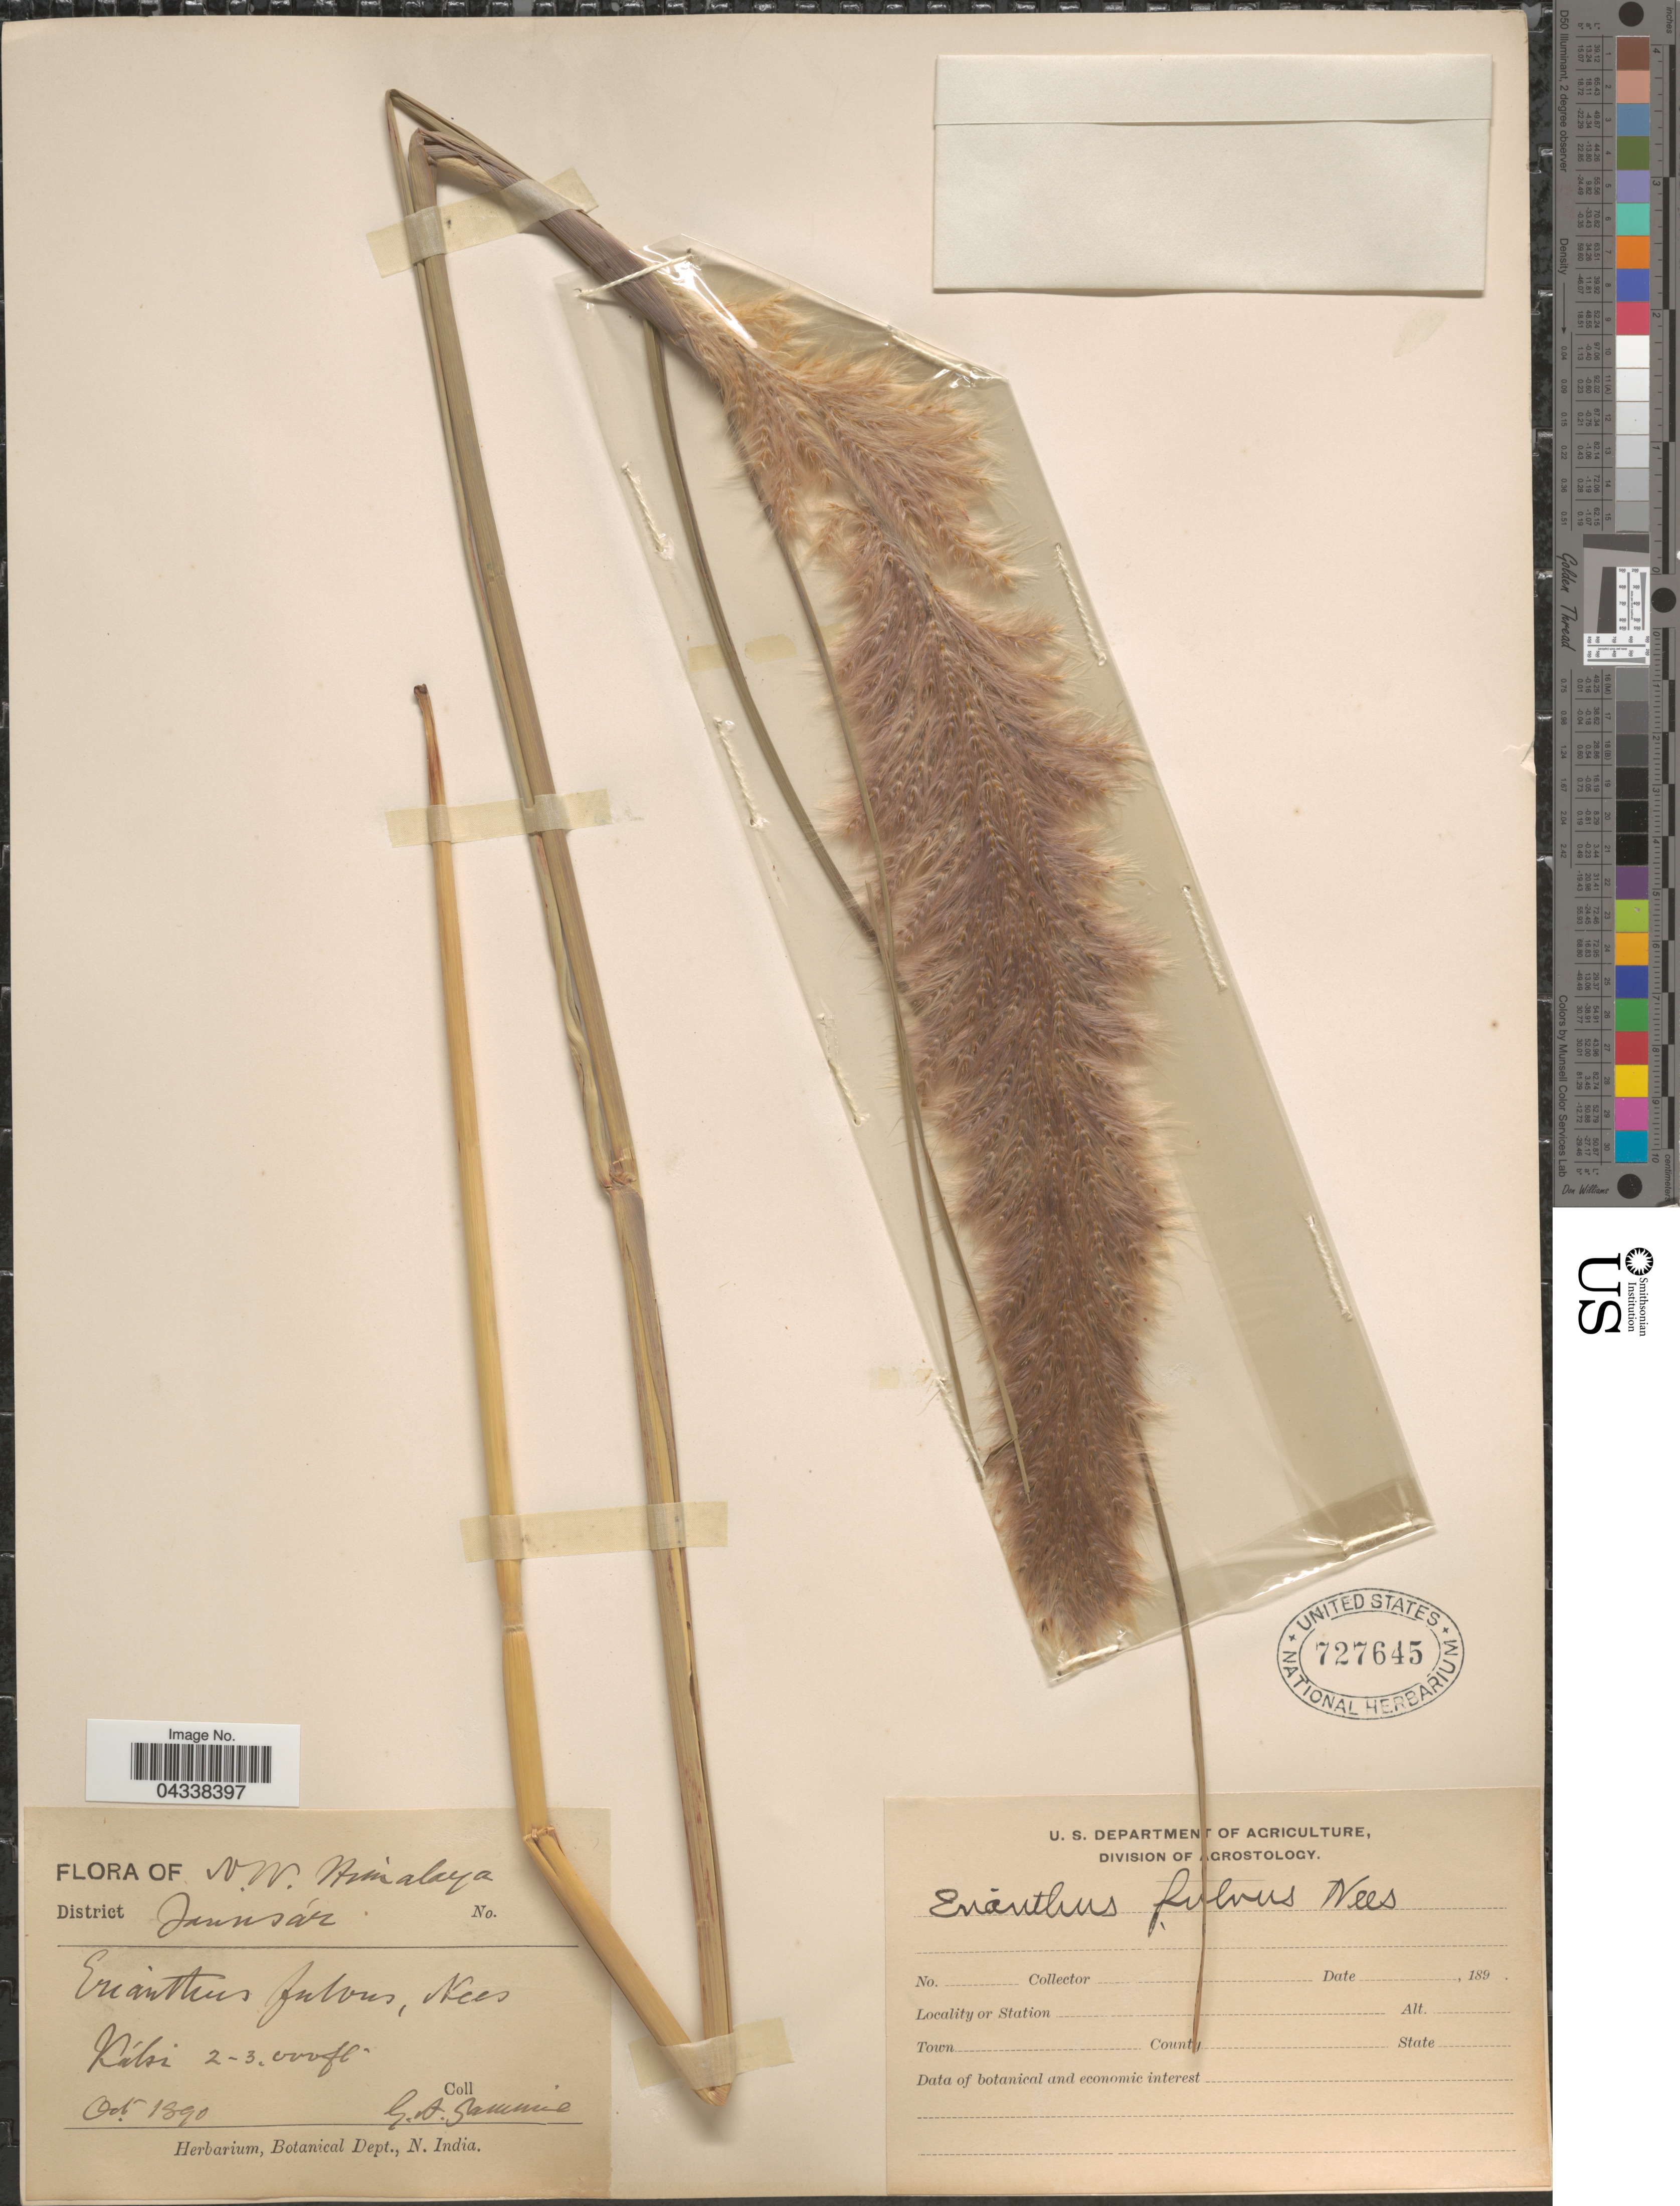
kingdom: Plantae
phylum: Tracheophyta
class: Liliopsida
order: Poales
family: Poaceae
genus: Saccharum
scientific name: Saccharum rufipilum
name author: Steud.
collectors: G. Gammie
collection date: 1890-10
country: India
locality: N.W. Himalaya. District Jaunsár. Kalsi.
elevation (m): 610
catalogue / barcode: US 727645